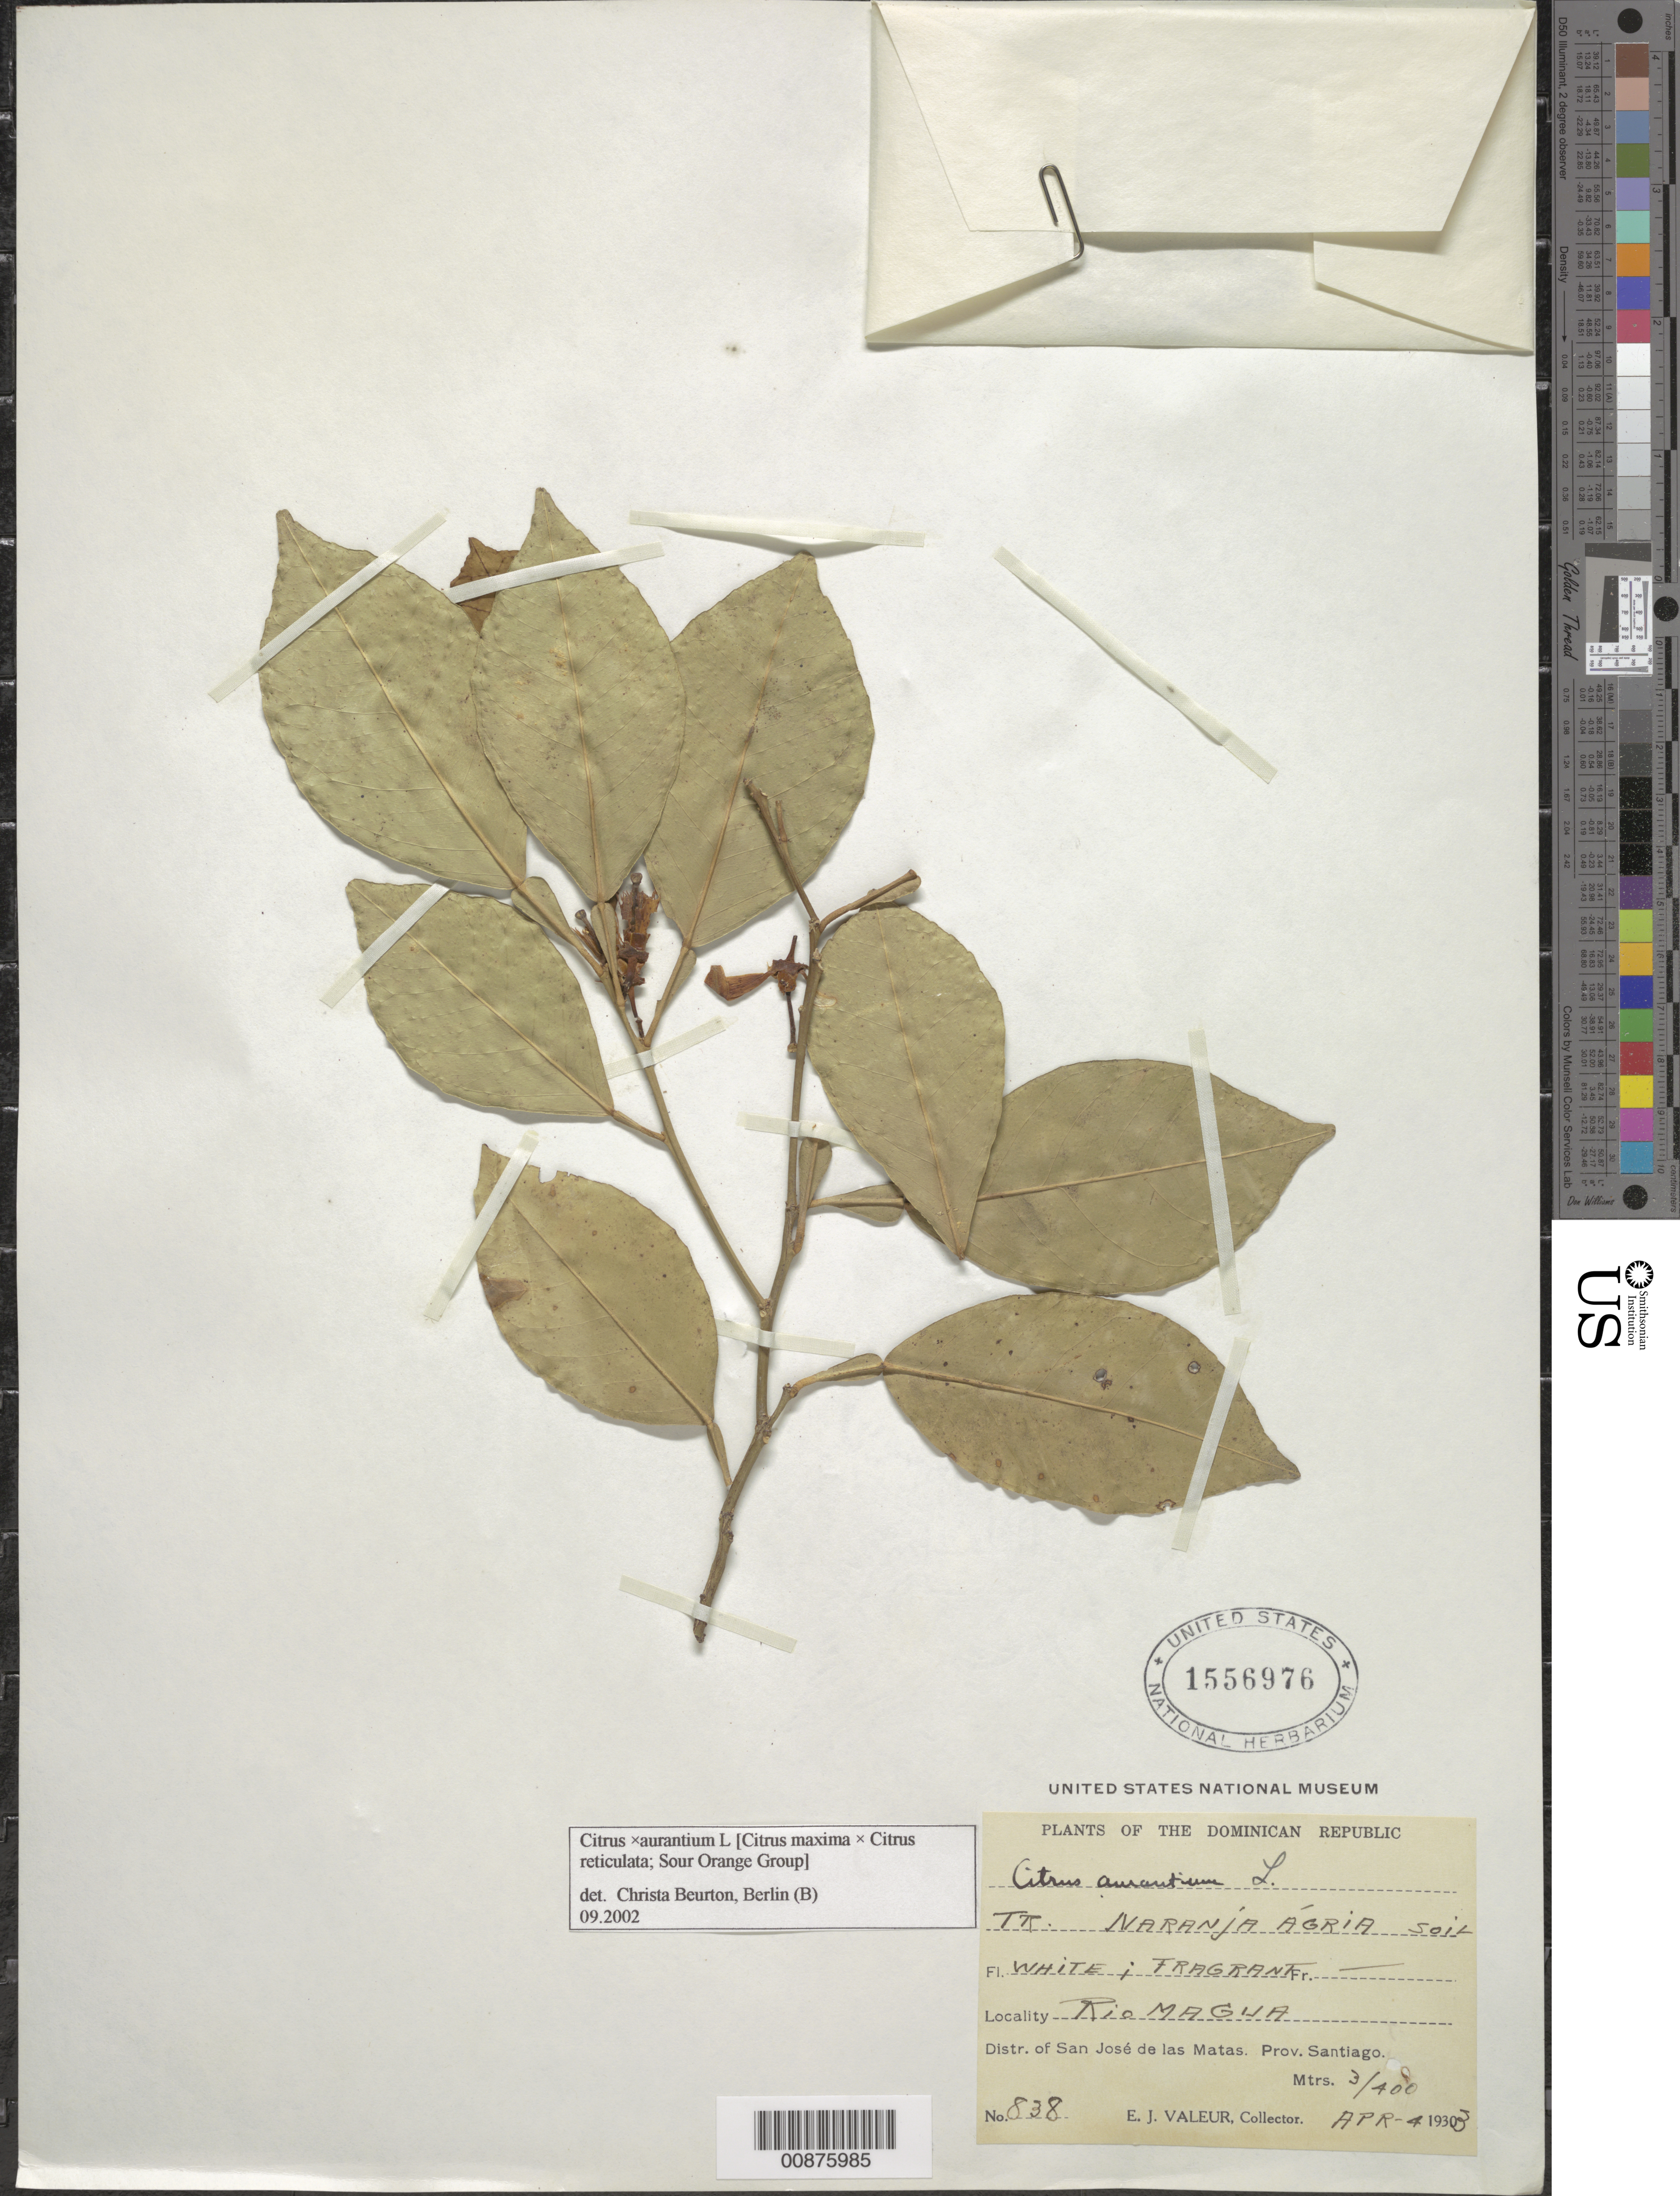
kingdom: Plantae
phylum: Tracheophyta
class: Magnoliopsida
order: Sapindales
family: Rutaceae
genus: Citrus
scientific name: Citrus maxima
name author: (Burm.) Merr.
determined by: Beurton, C.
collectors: E. Valeur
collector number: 838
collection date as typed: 04 Apr 1903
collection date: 1903-04-04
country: Dominican Republic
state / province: Santiago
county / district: San José de las Matas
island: Hispaniola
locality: Rio Magua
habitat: Soil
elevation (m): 300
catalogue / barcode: US 1556976